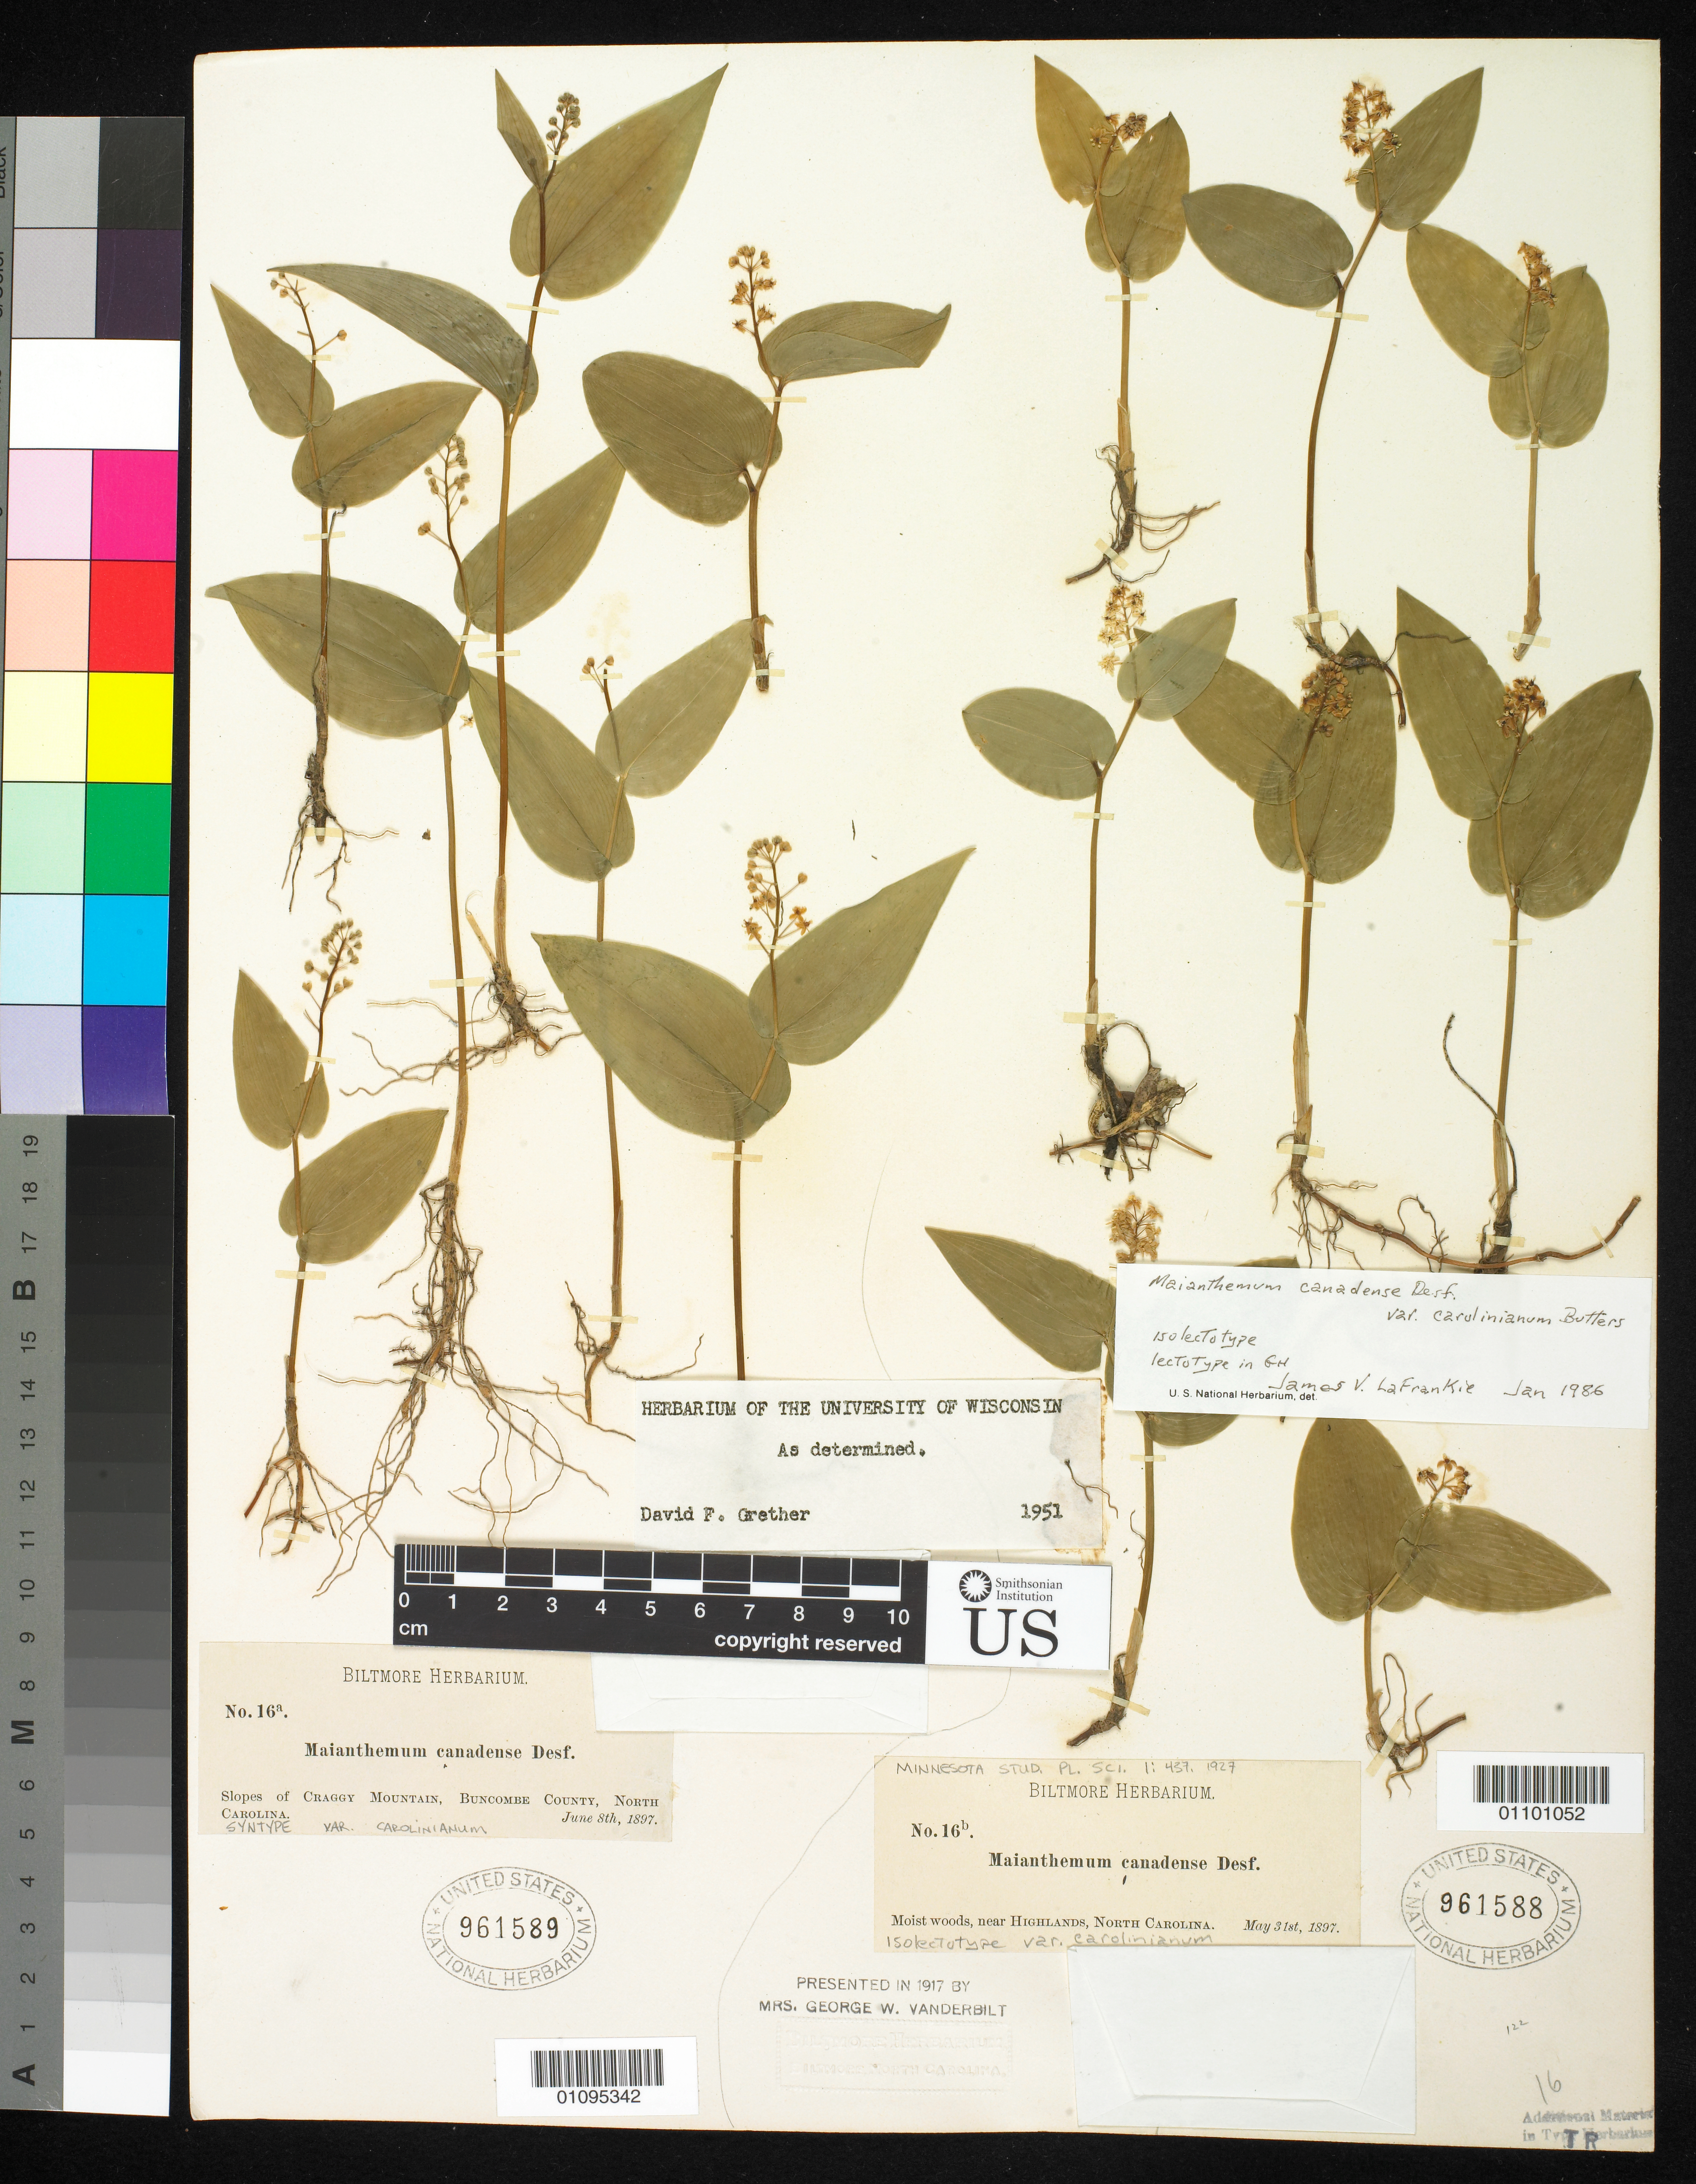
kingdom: Plantae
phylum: Tracheophyta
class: Liliopsida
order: Asparagales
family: Asparagaceae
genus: Maianthemum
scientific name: Maianthemum canadense var. carolinianum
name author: Butters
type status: Isotype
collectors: ex herb. Biltmore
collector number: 16 B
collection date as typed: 31 May 1897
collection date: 1897-05-31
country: United States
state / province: North Carolina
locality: Highlands.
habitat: Moist woods.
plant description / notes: Specimen annotated by J.V. LaFrankie (Jan. 1986) as isolectotype, "lectotype in GH", but cited as "isotype" (with holotype at MINN) in J. Arnold Arbor. 67: 393 (Oct. 1986). Mounted on same sheet with 16a (a paratype).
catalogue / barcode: US 961588